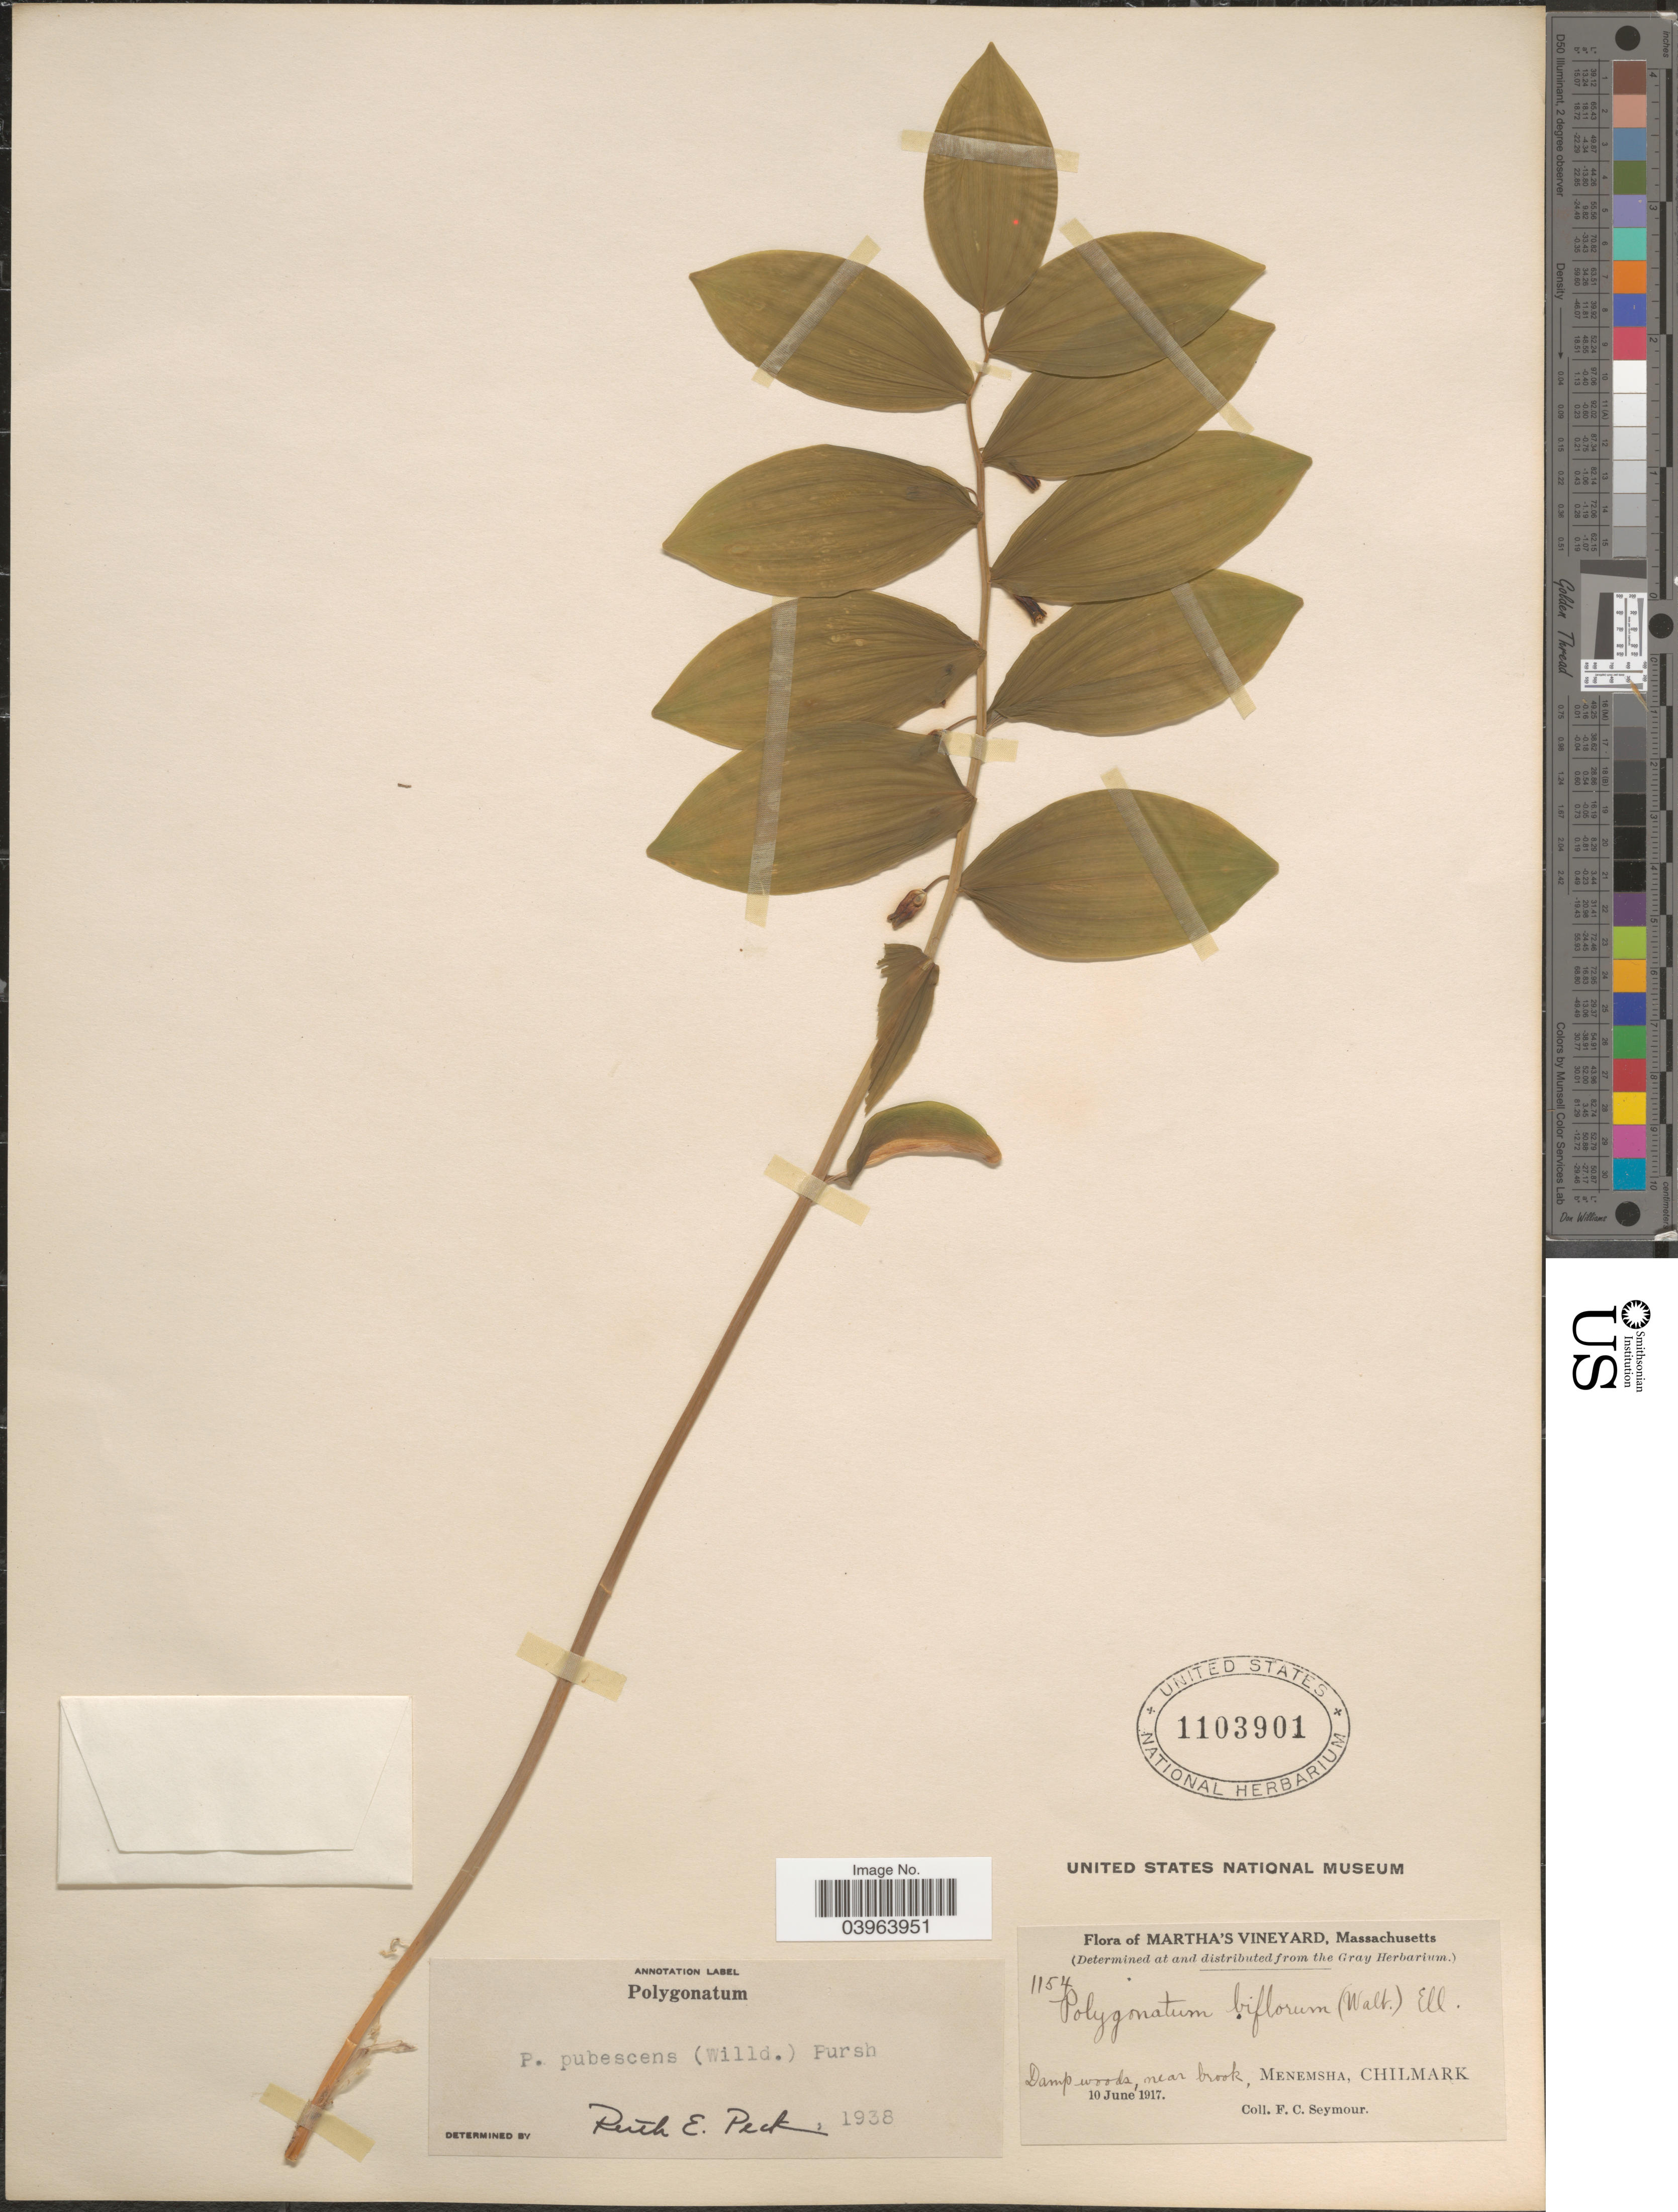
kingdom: Plantae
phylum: Tracheophyta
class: Liliopsida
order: Asparagales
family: Asparagaceae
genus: Polygonatum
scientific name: Polygonatum pubescens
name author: (Willd.) Pursh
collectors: F. C. Seymour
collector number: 1154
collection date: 1917-06-10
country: United States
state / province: Massachusetts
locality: Martha's Vineyard. Damp woods, near brook, Menemsha, Chilmark.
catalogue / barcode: US 1103901